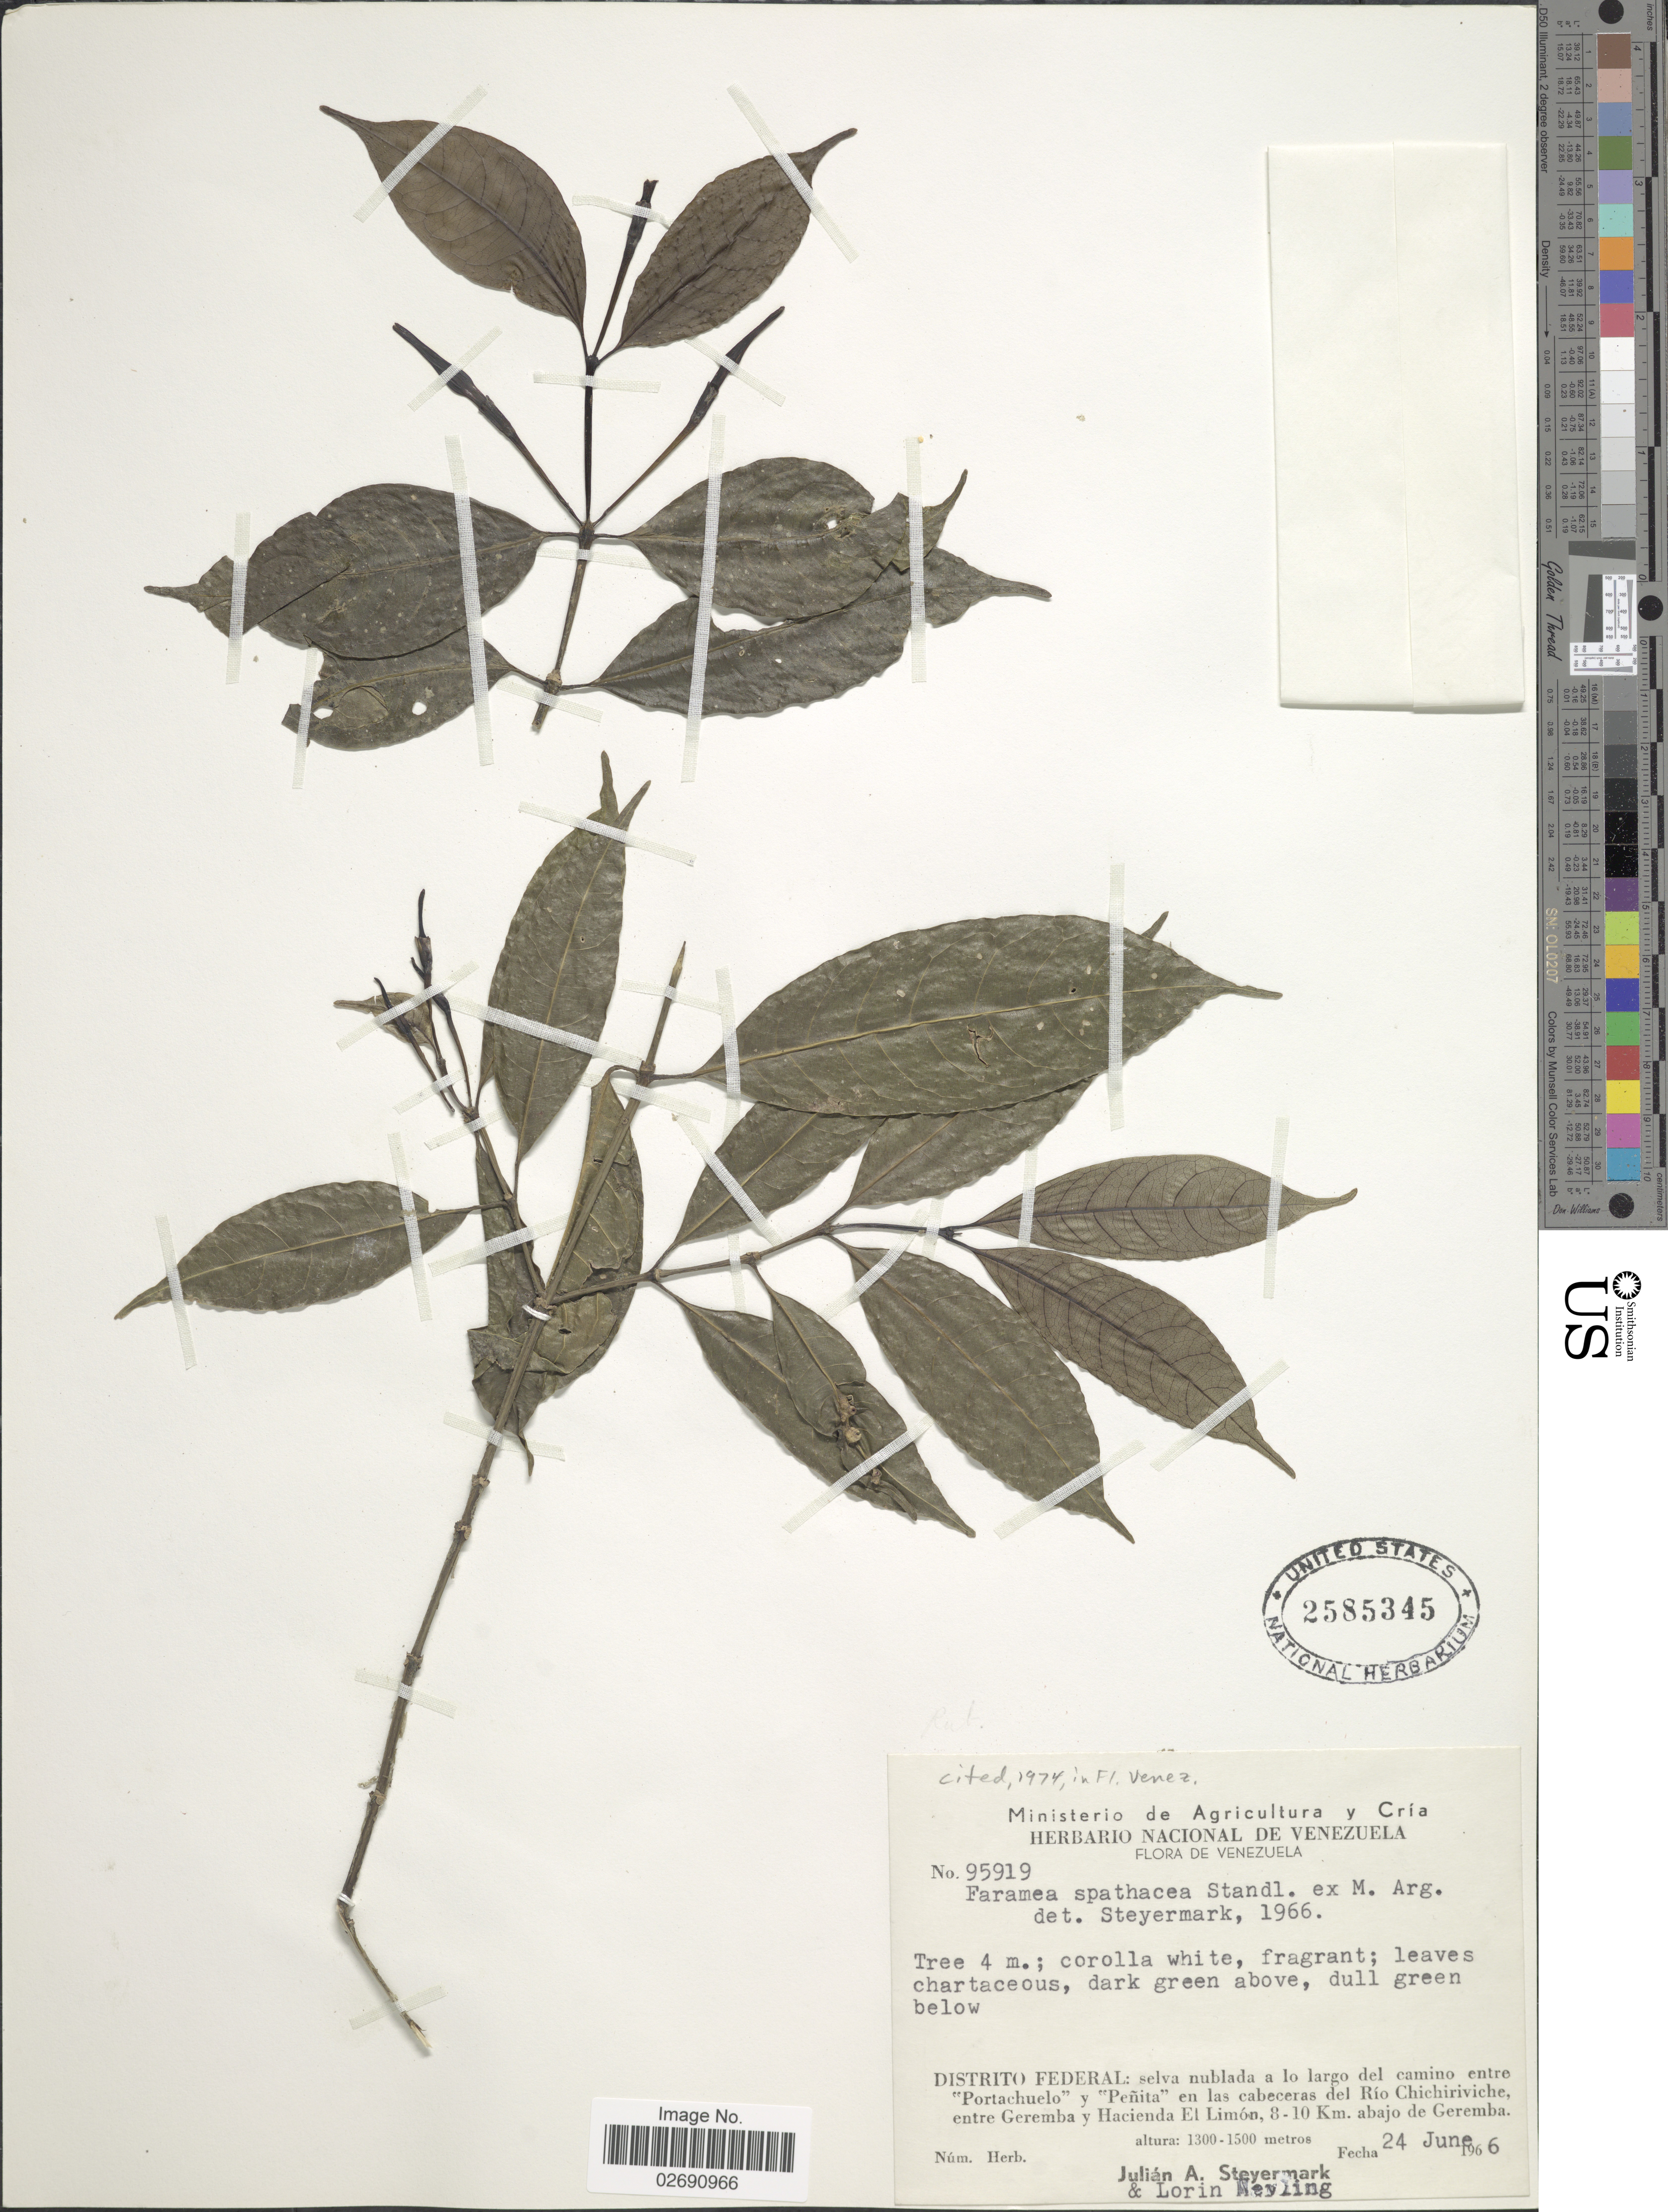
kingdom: Plantae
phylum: Tracheophyta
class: Magnoliopsida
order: Gentianales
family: Rubiaceae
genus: Faramea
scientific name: Faramea spathacea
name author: Müll. Arg. ex Standl.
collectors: J. Steyermark & L. Nevling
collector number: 95919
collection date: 1966-06-24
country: Venezuela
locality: Distrito Federal: selva nublada a lo largo del camino entre "Portachuelo" y "penita" en las cabceras del Rio Chichiriviche, entre Geremba y Hacienda El Limon, 8-10 Km. abajo de Geremba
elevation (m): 1300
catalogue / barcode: US 2585345